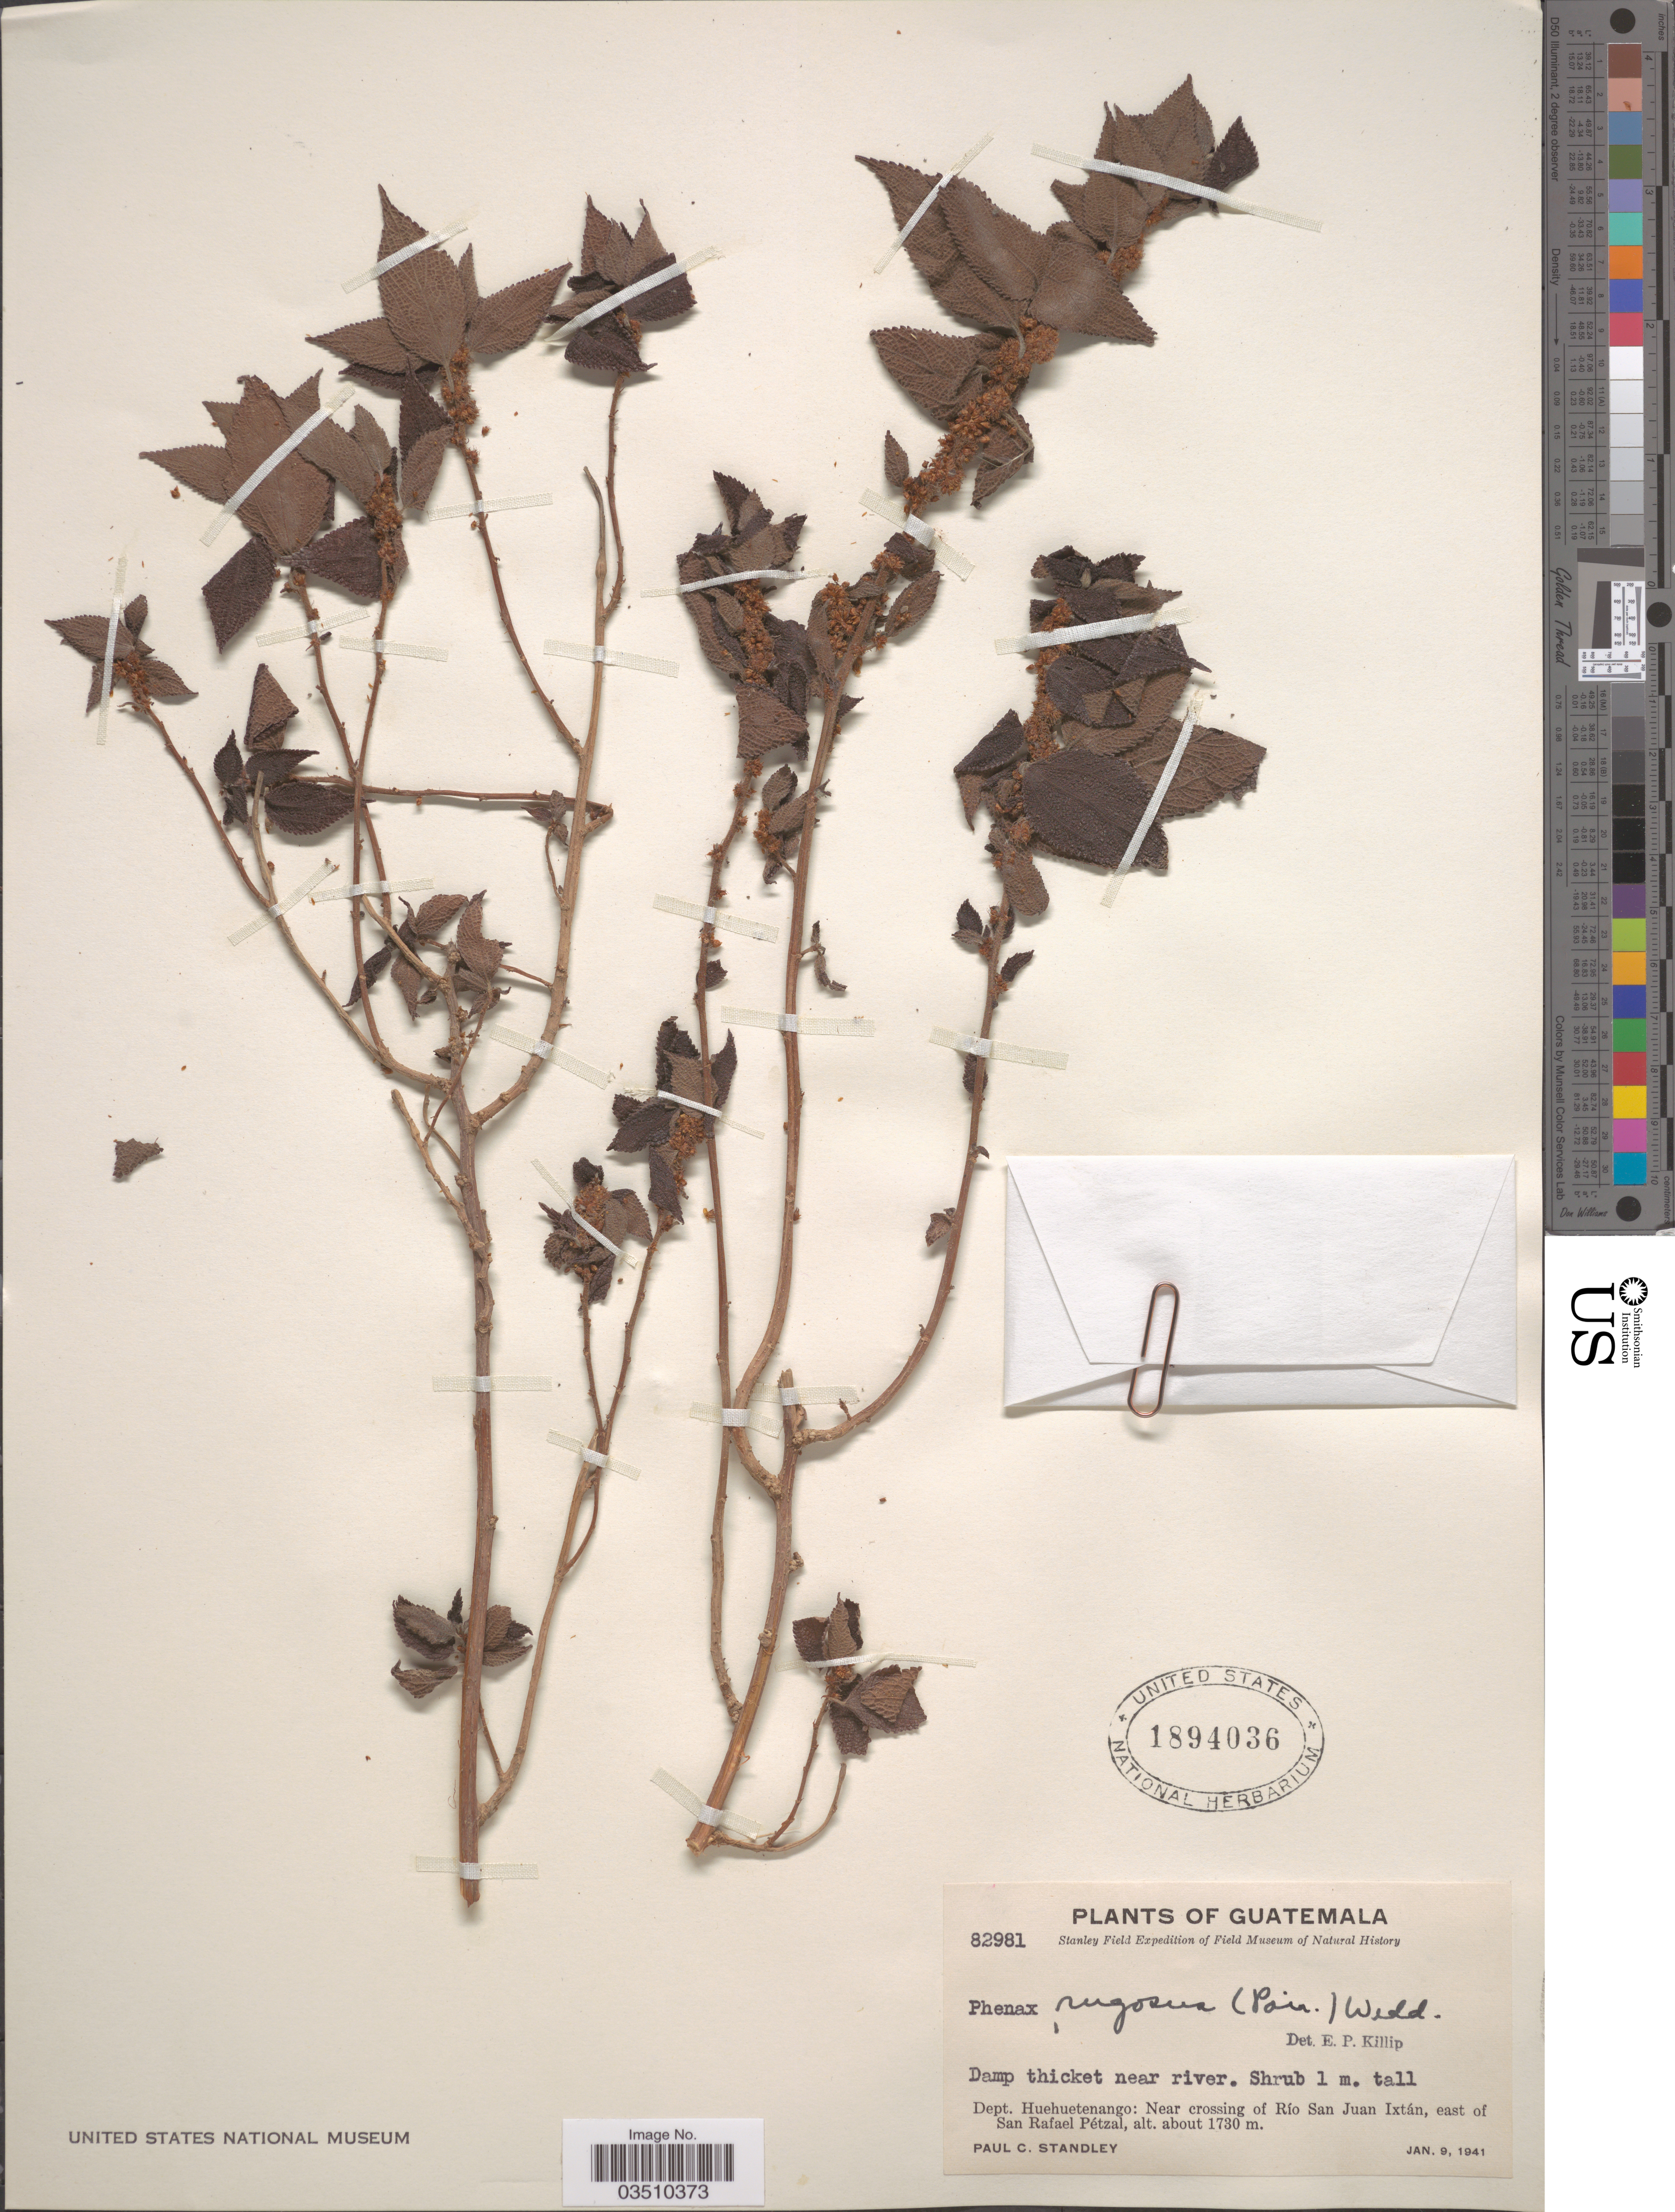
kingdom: Plantae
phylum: Tracheophyta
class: Magnoliopsida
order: Rosales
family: Urticaceae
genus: Phenax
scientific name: Phenax rugosus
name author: (Poir.) Wedd.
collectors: P. C. Standley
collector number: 82981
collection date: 1941-01-09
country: Guatemala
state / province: Huehuetenango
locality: Dept. Huehuetenango: Near crossing of Río San Juan Ixtán, east of San Rafael Pétzal.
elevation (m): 1730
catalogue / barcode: US 1894036